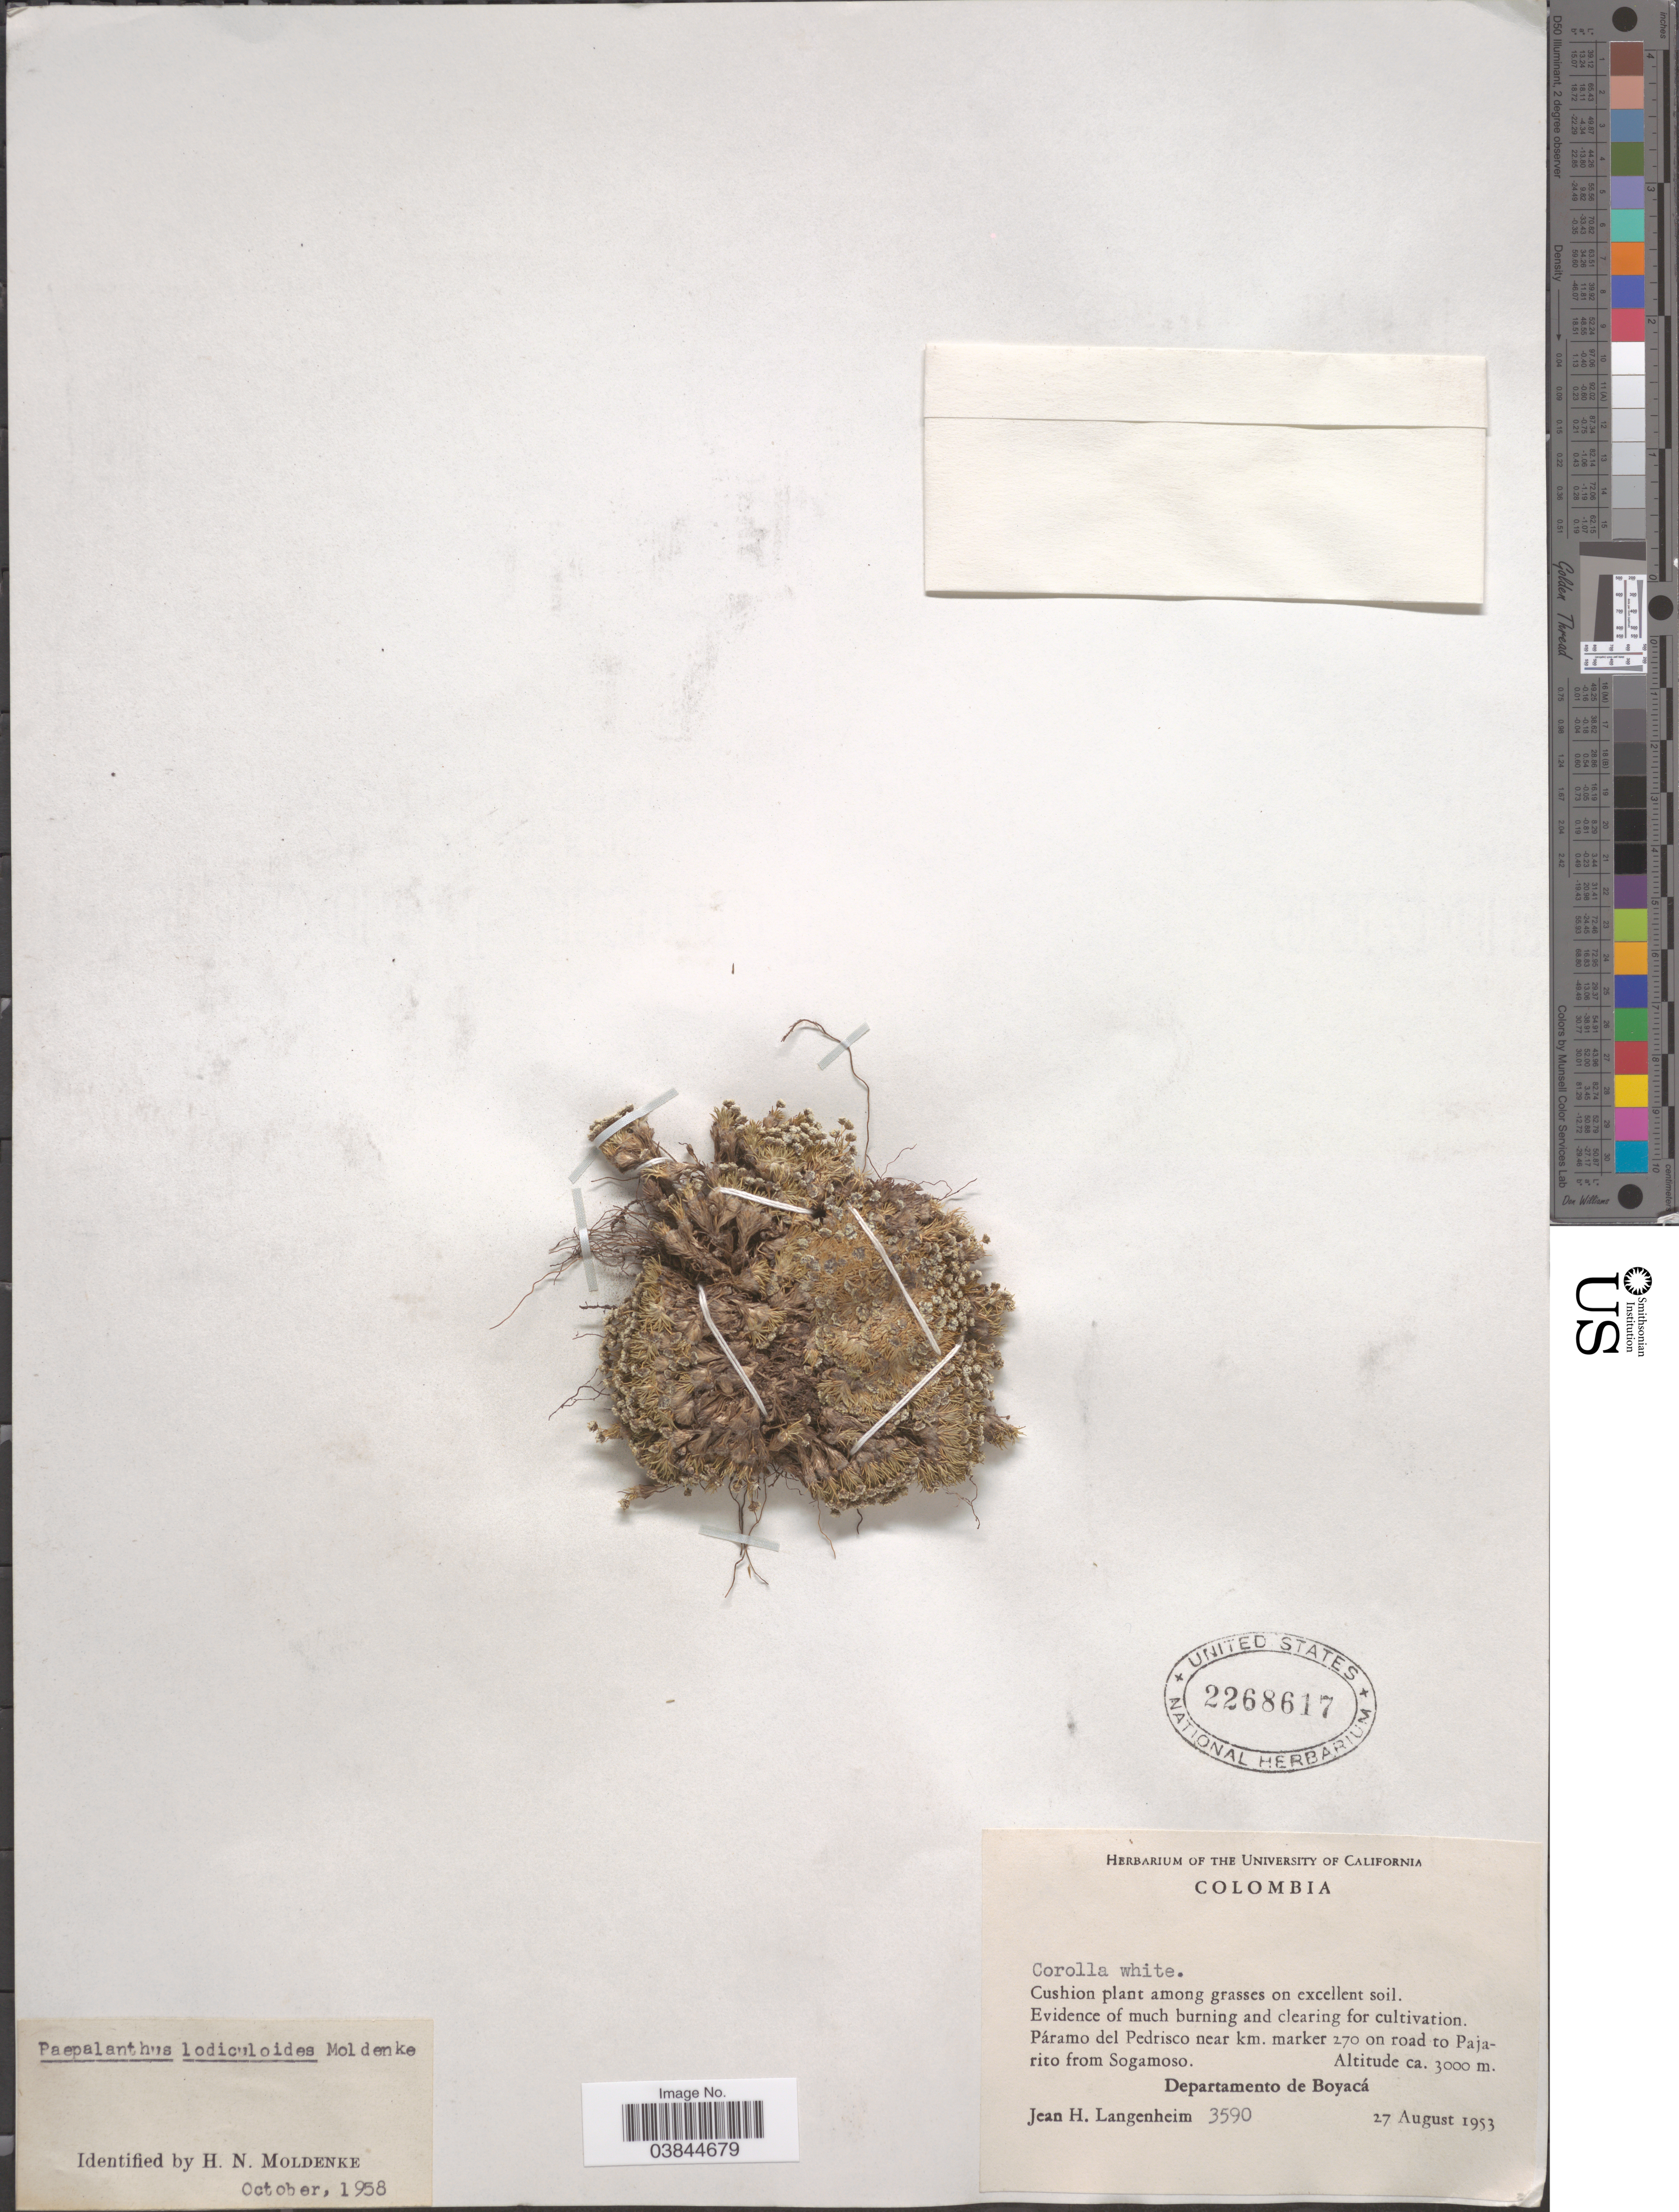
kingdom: Plantae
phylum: Tracheophyta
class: Liliopsida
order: Poales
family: Eriocaulaceae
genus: Paepalanthus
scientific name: Paepalanthus lodiculoides var. lodiculoides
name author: Moldenke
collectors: J. H. Langenheim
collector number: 3590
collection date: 1953-08-27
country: Colombia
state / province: Boyacá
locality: Páramo del Pedrisco near km. marker 270 on road to Pajarito from Sogamoso. Departamento de Boyacá.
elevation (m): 3000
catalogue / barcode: US 2268617